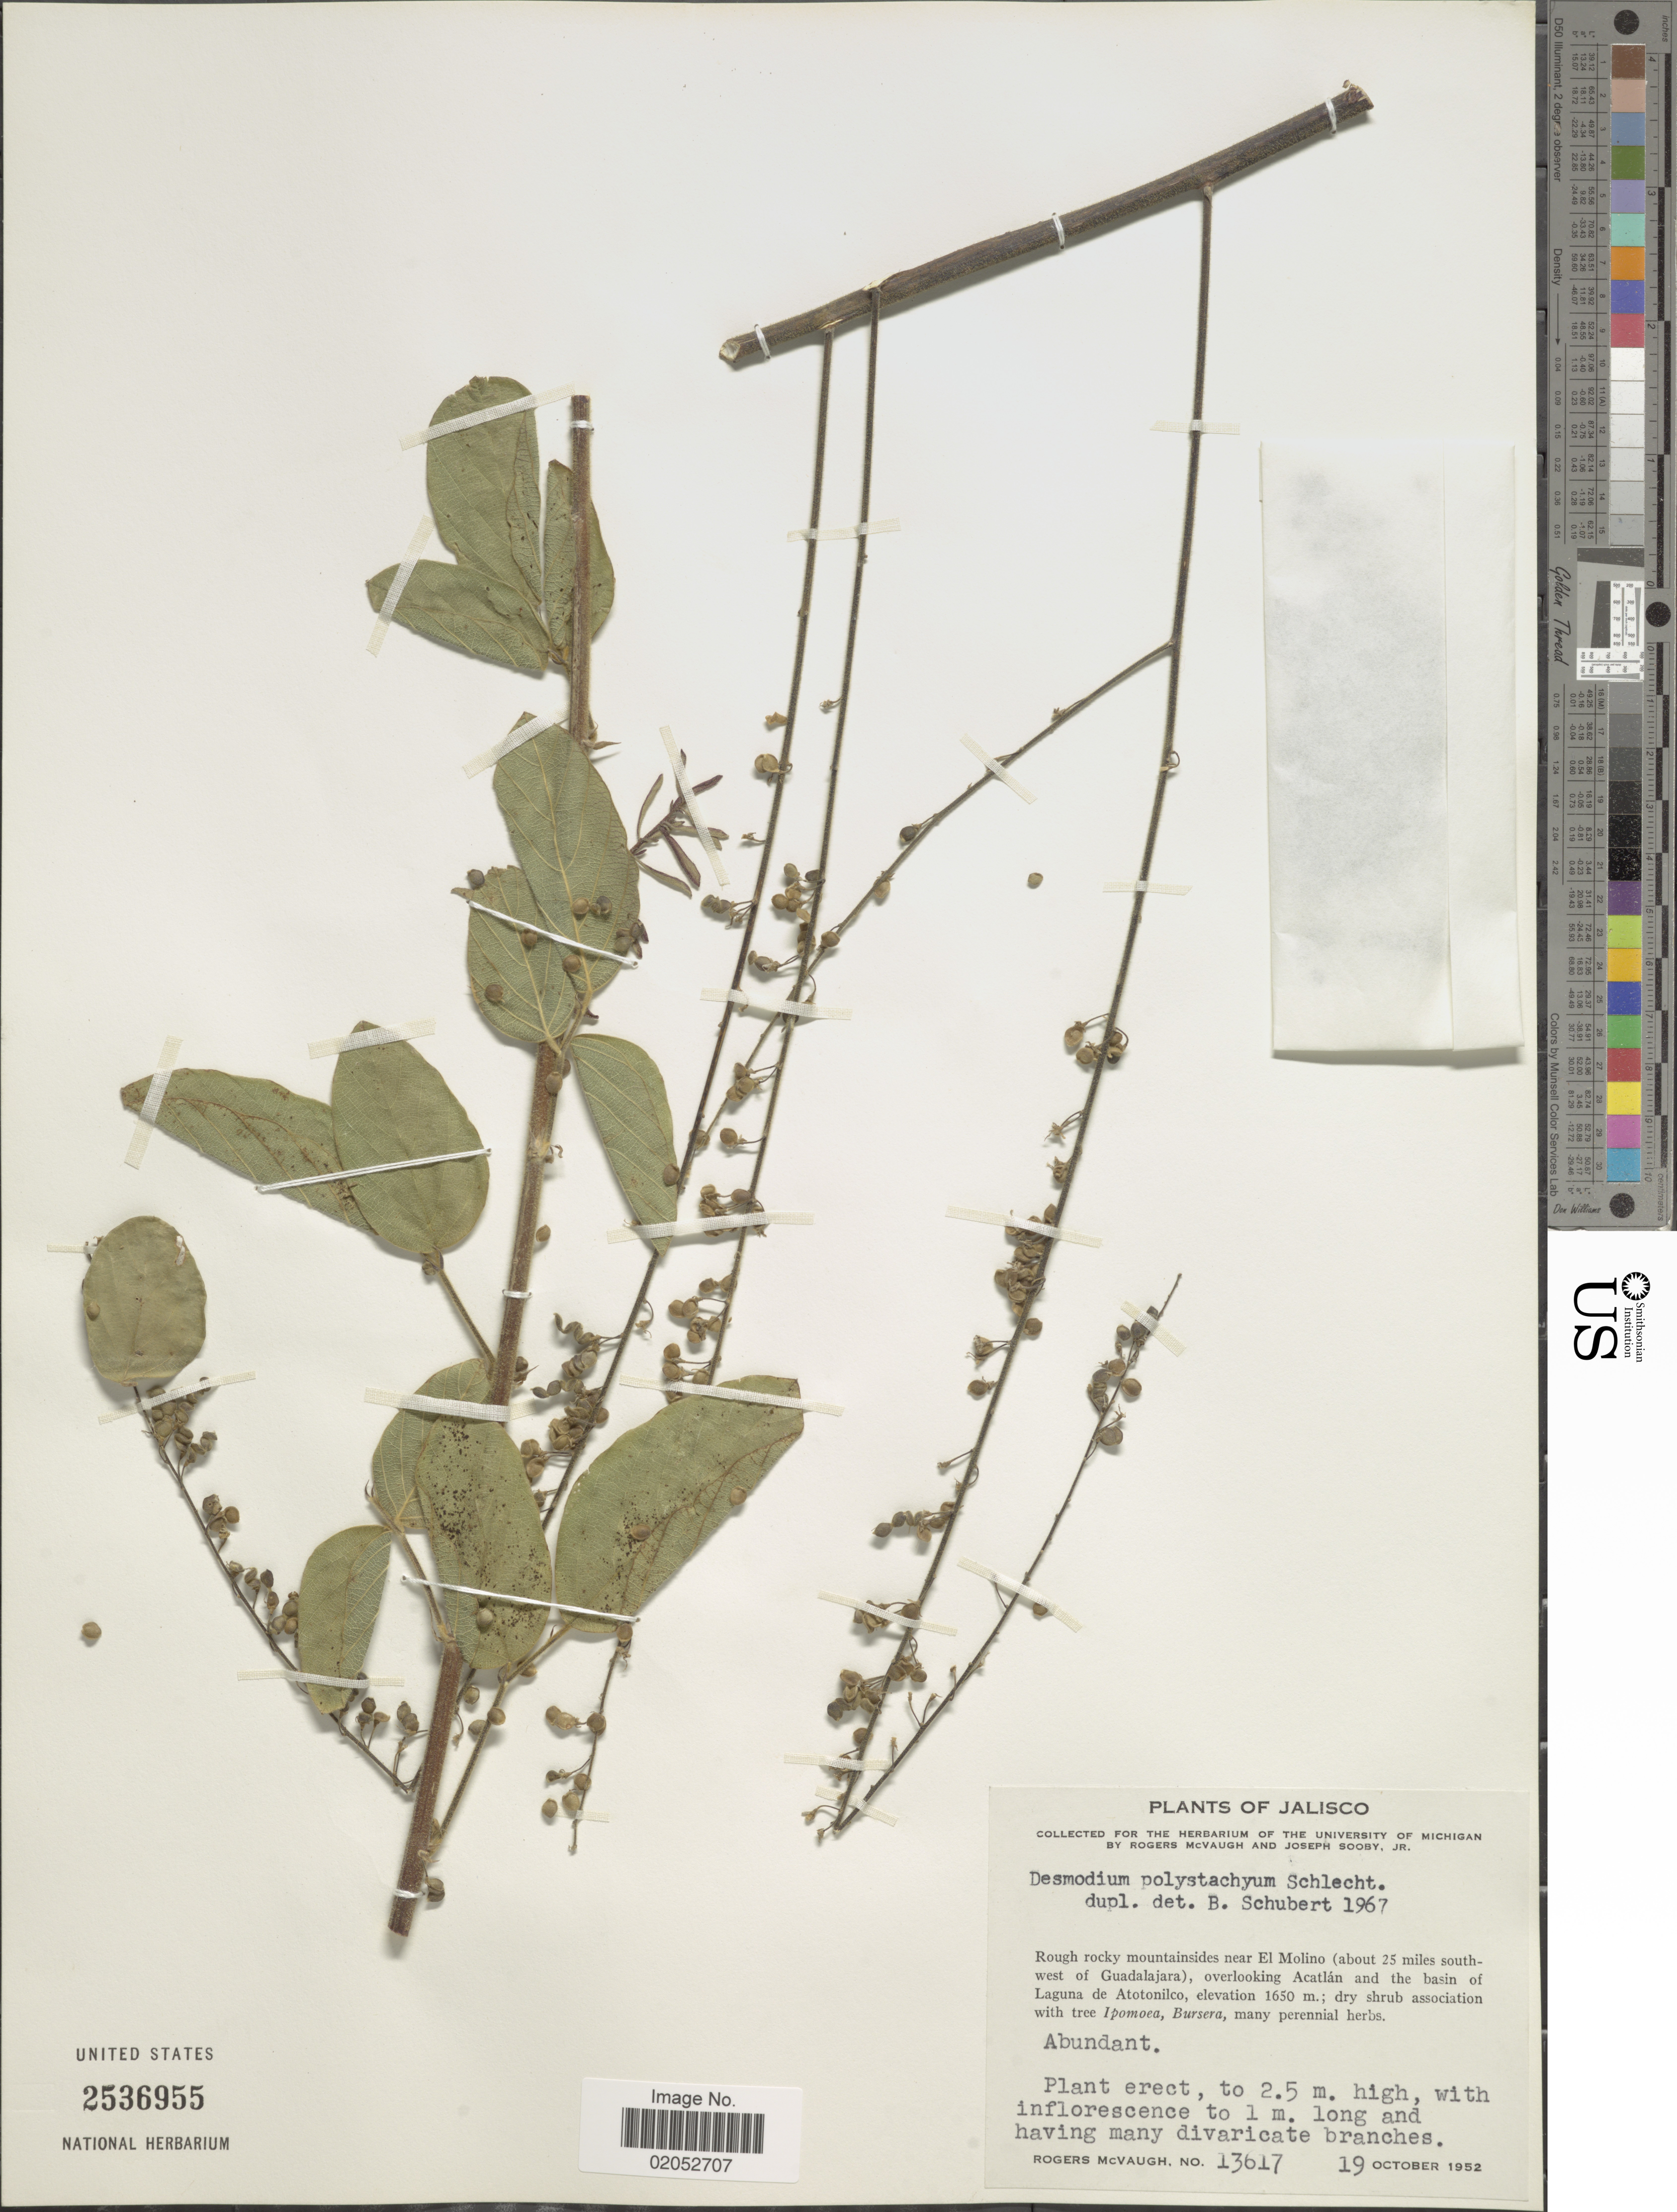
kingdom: Plantae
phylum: Tracheophyta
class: Magnoliopsida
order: Fabales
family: Fabaceae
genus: Desmodium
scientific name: Desmodium polystachyum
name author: Schltdl.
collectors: R. McVaugh & J. Sooby Jr.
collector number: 13617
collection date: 1952-10-19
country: Mexico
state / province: Jalisco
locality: Rough rocky mountainsides near El Molino (about 25 miles southwest of Guadalajara), overlooking Acatlan and the basin of Laguna de Atotonilco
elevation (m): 1650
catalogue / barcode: US 2536955